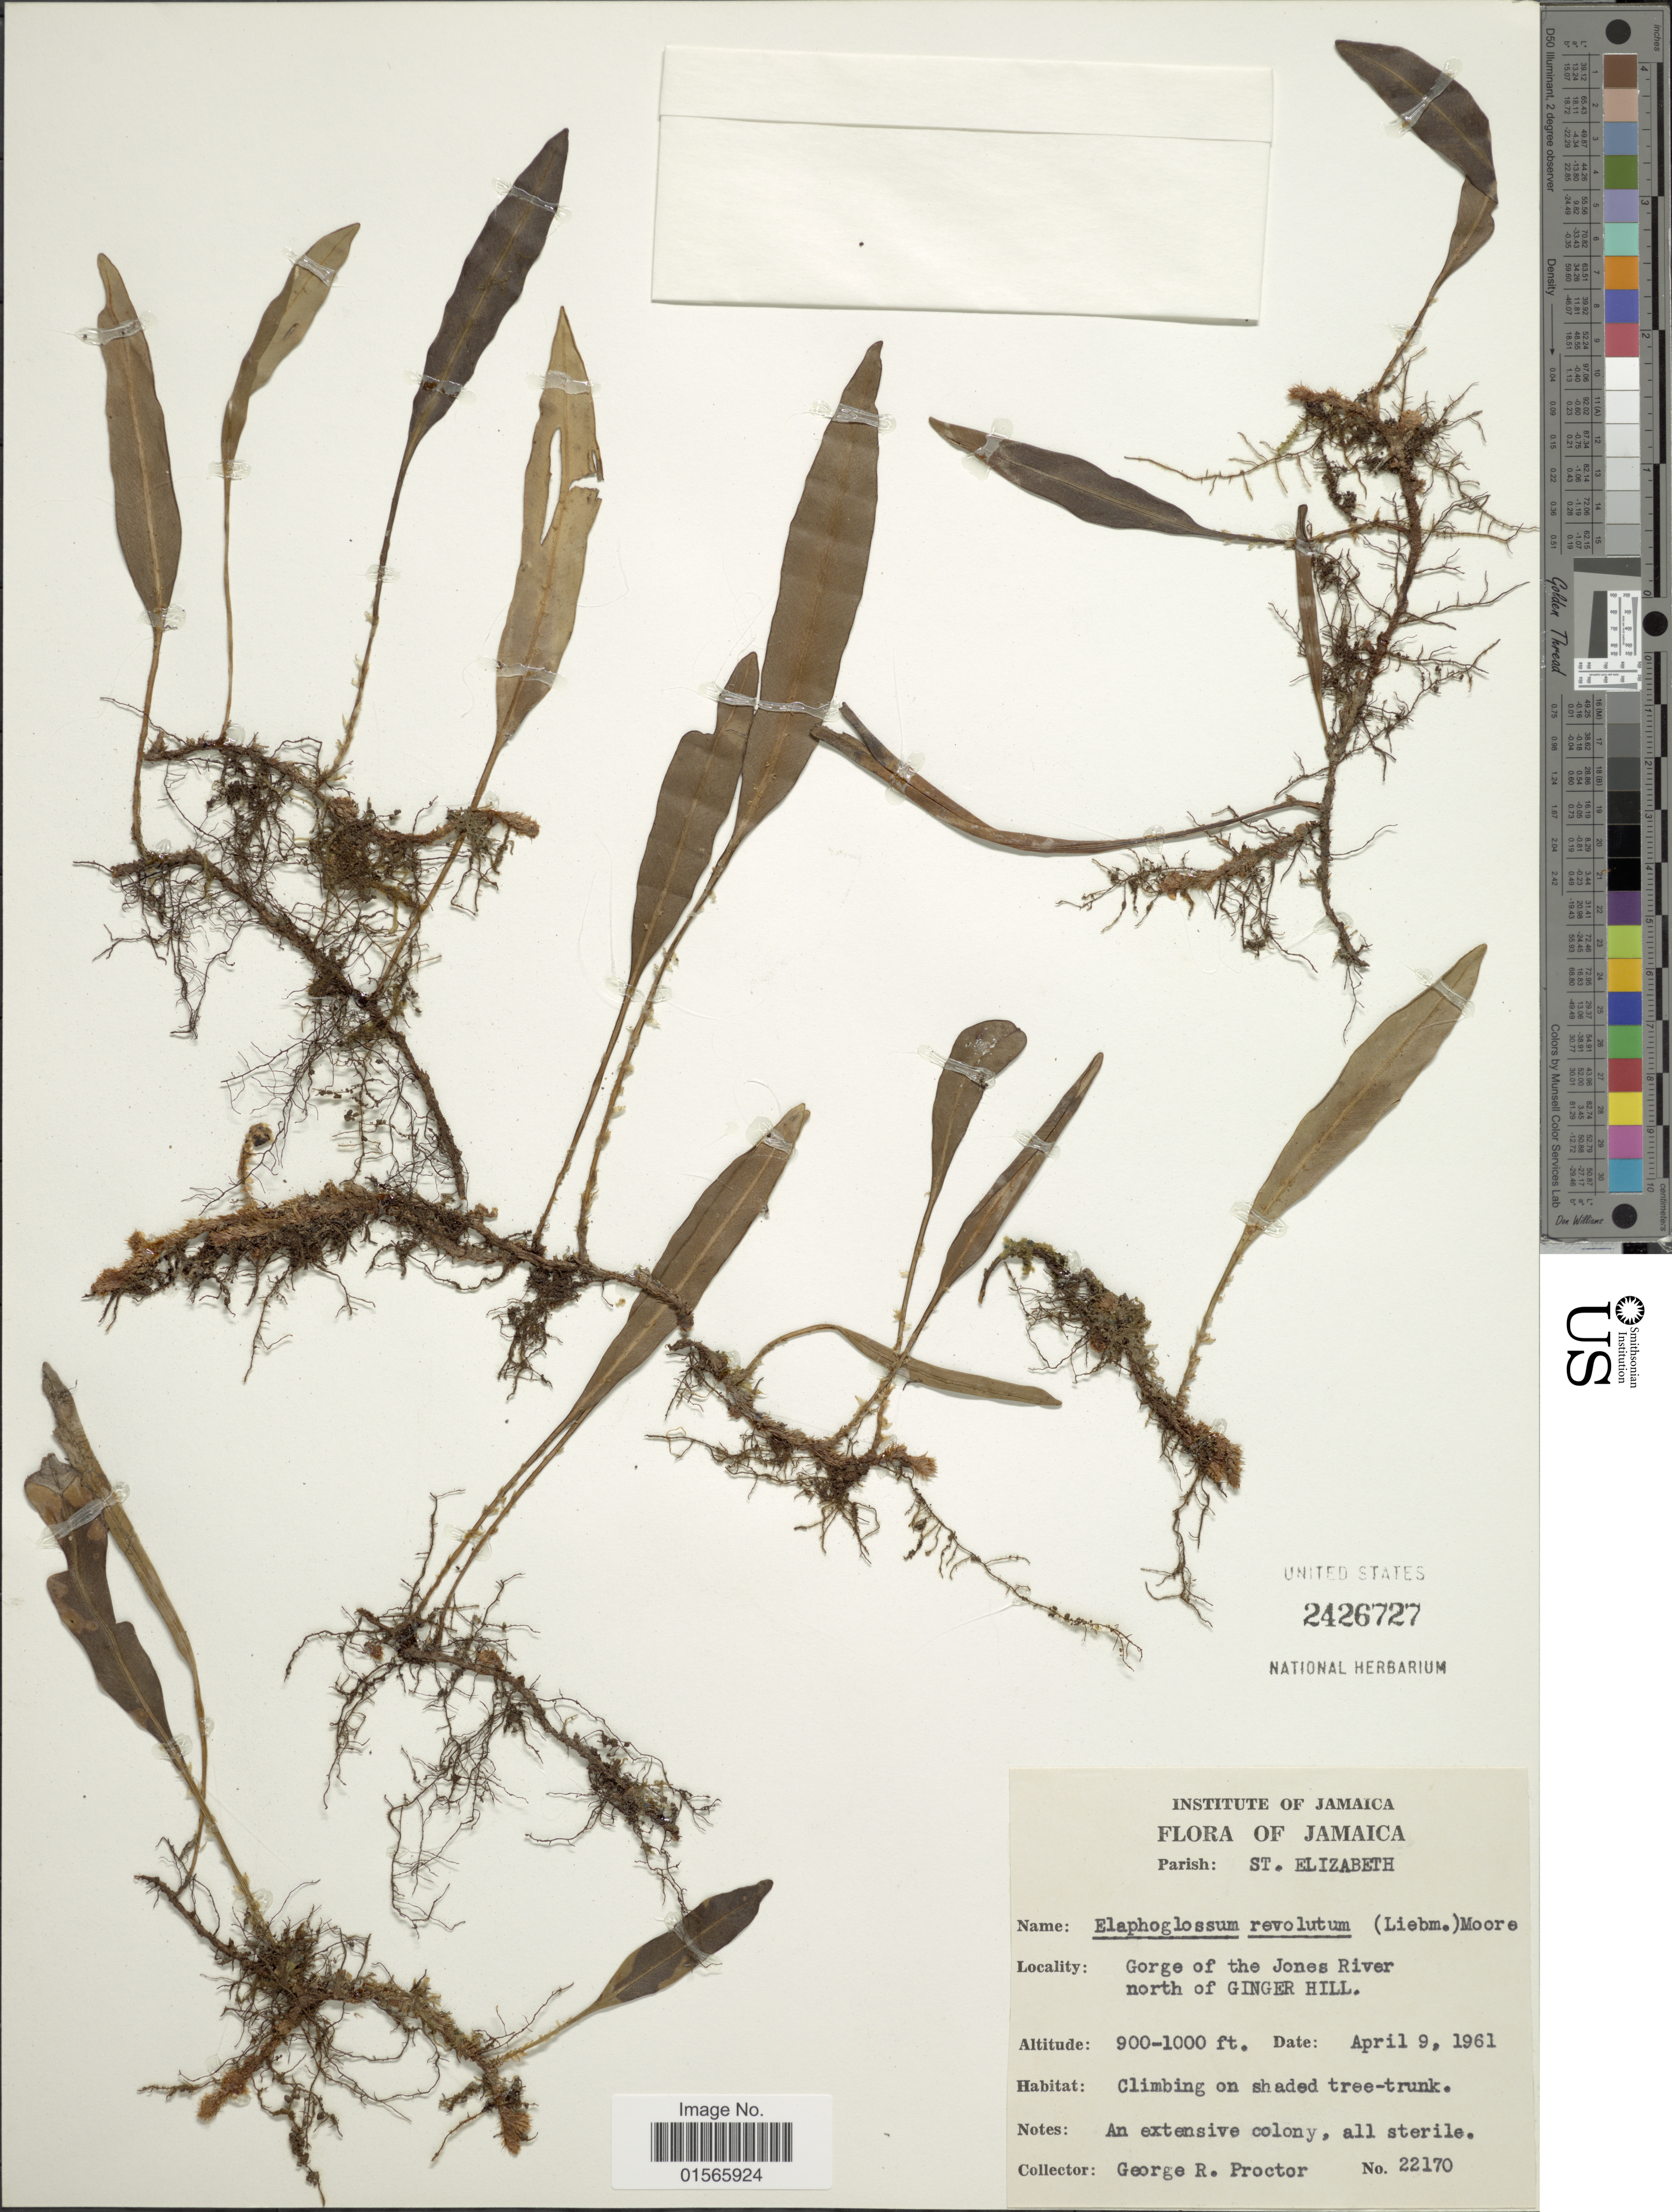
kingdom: Plantae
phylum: Tracheophyta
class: Polypodiopsida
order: Polypodiales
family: Dryopteridaceae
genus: Elaphoglossum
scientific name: Elaphoglossum revolutum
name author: (Liebm.) T. Moore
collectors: G. R. Proctor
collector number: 22170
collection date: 1961-04-09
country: Jamaica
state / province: Saint Elizabeth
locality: Parish: St. Elizabeth, Gorge of the Jones River north of Ginger Hill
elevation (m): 274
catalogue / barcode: US 2426727